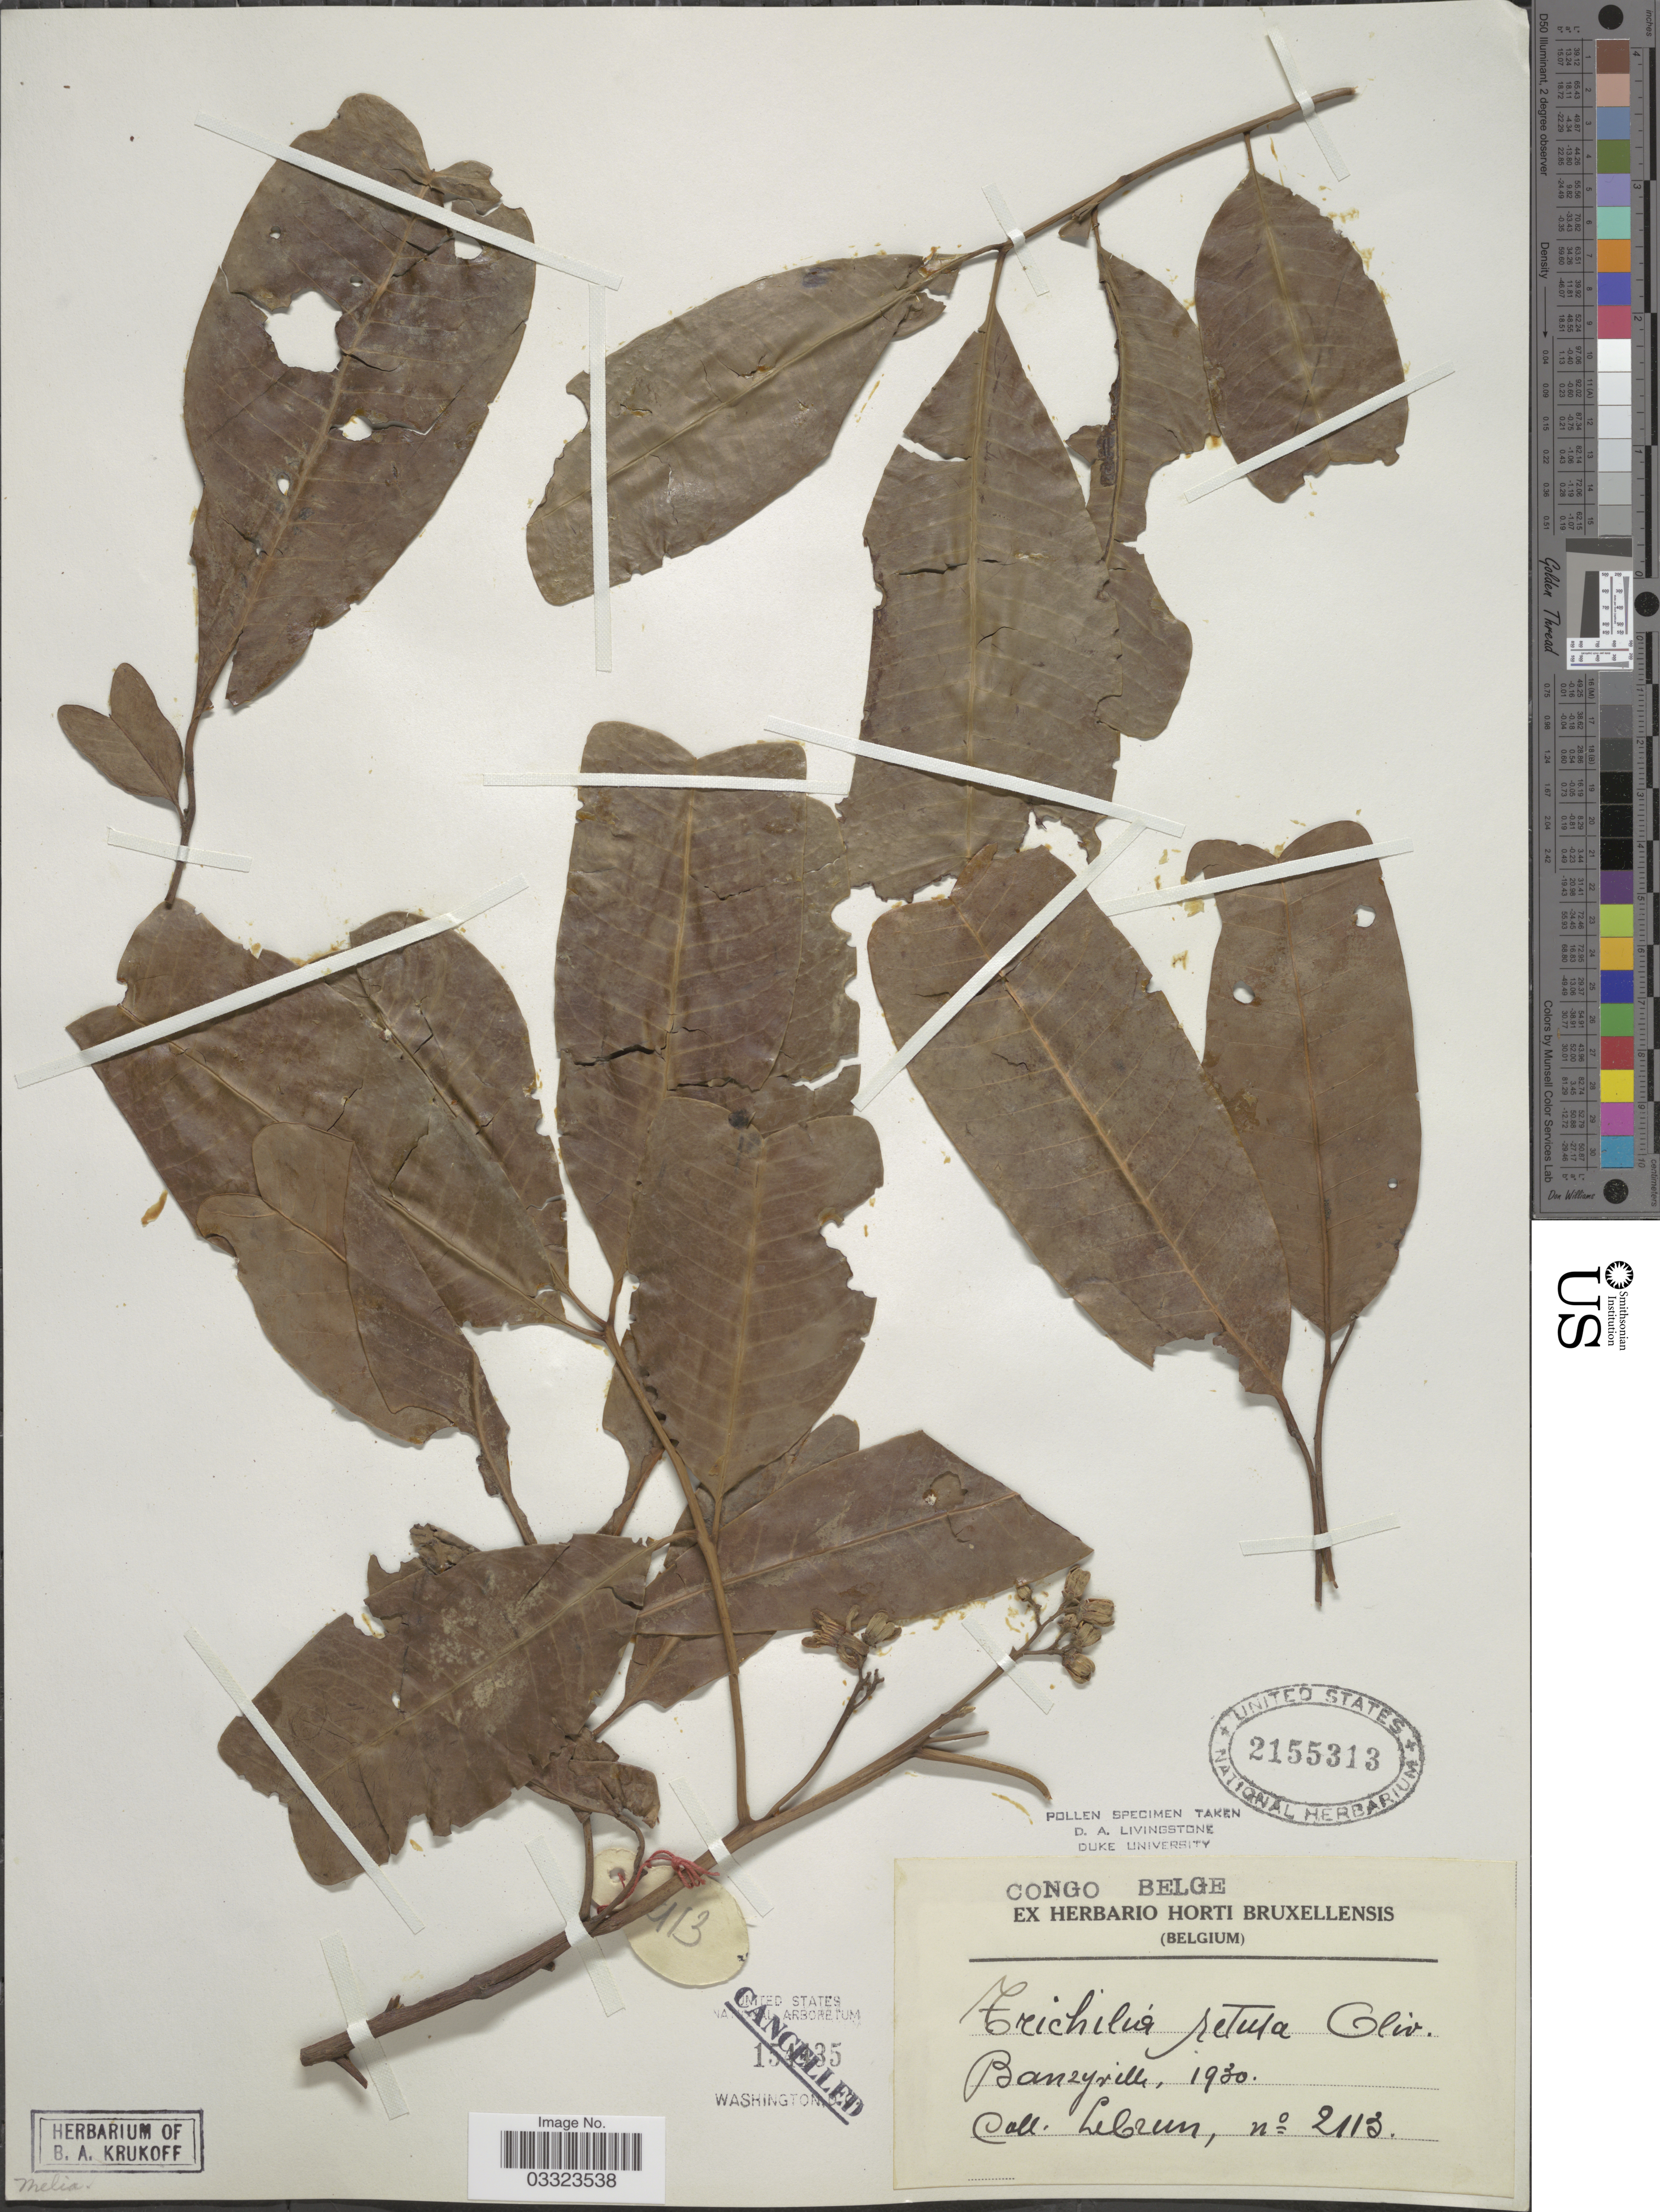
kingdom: Plantae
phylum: Tracheophyta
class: Magnoliopsida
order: Sapindales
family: Meliaceae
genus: Trichilia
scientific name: Trichilia retusa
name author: Oliv.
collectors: J.A. Lebrun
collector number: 2113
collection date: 1930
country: Congo, Democratic Republic of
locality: Congo Belge. Banzyville.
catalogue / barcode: US 2155313